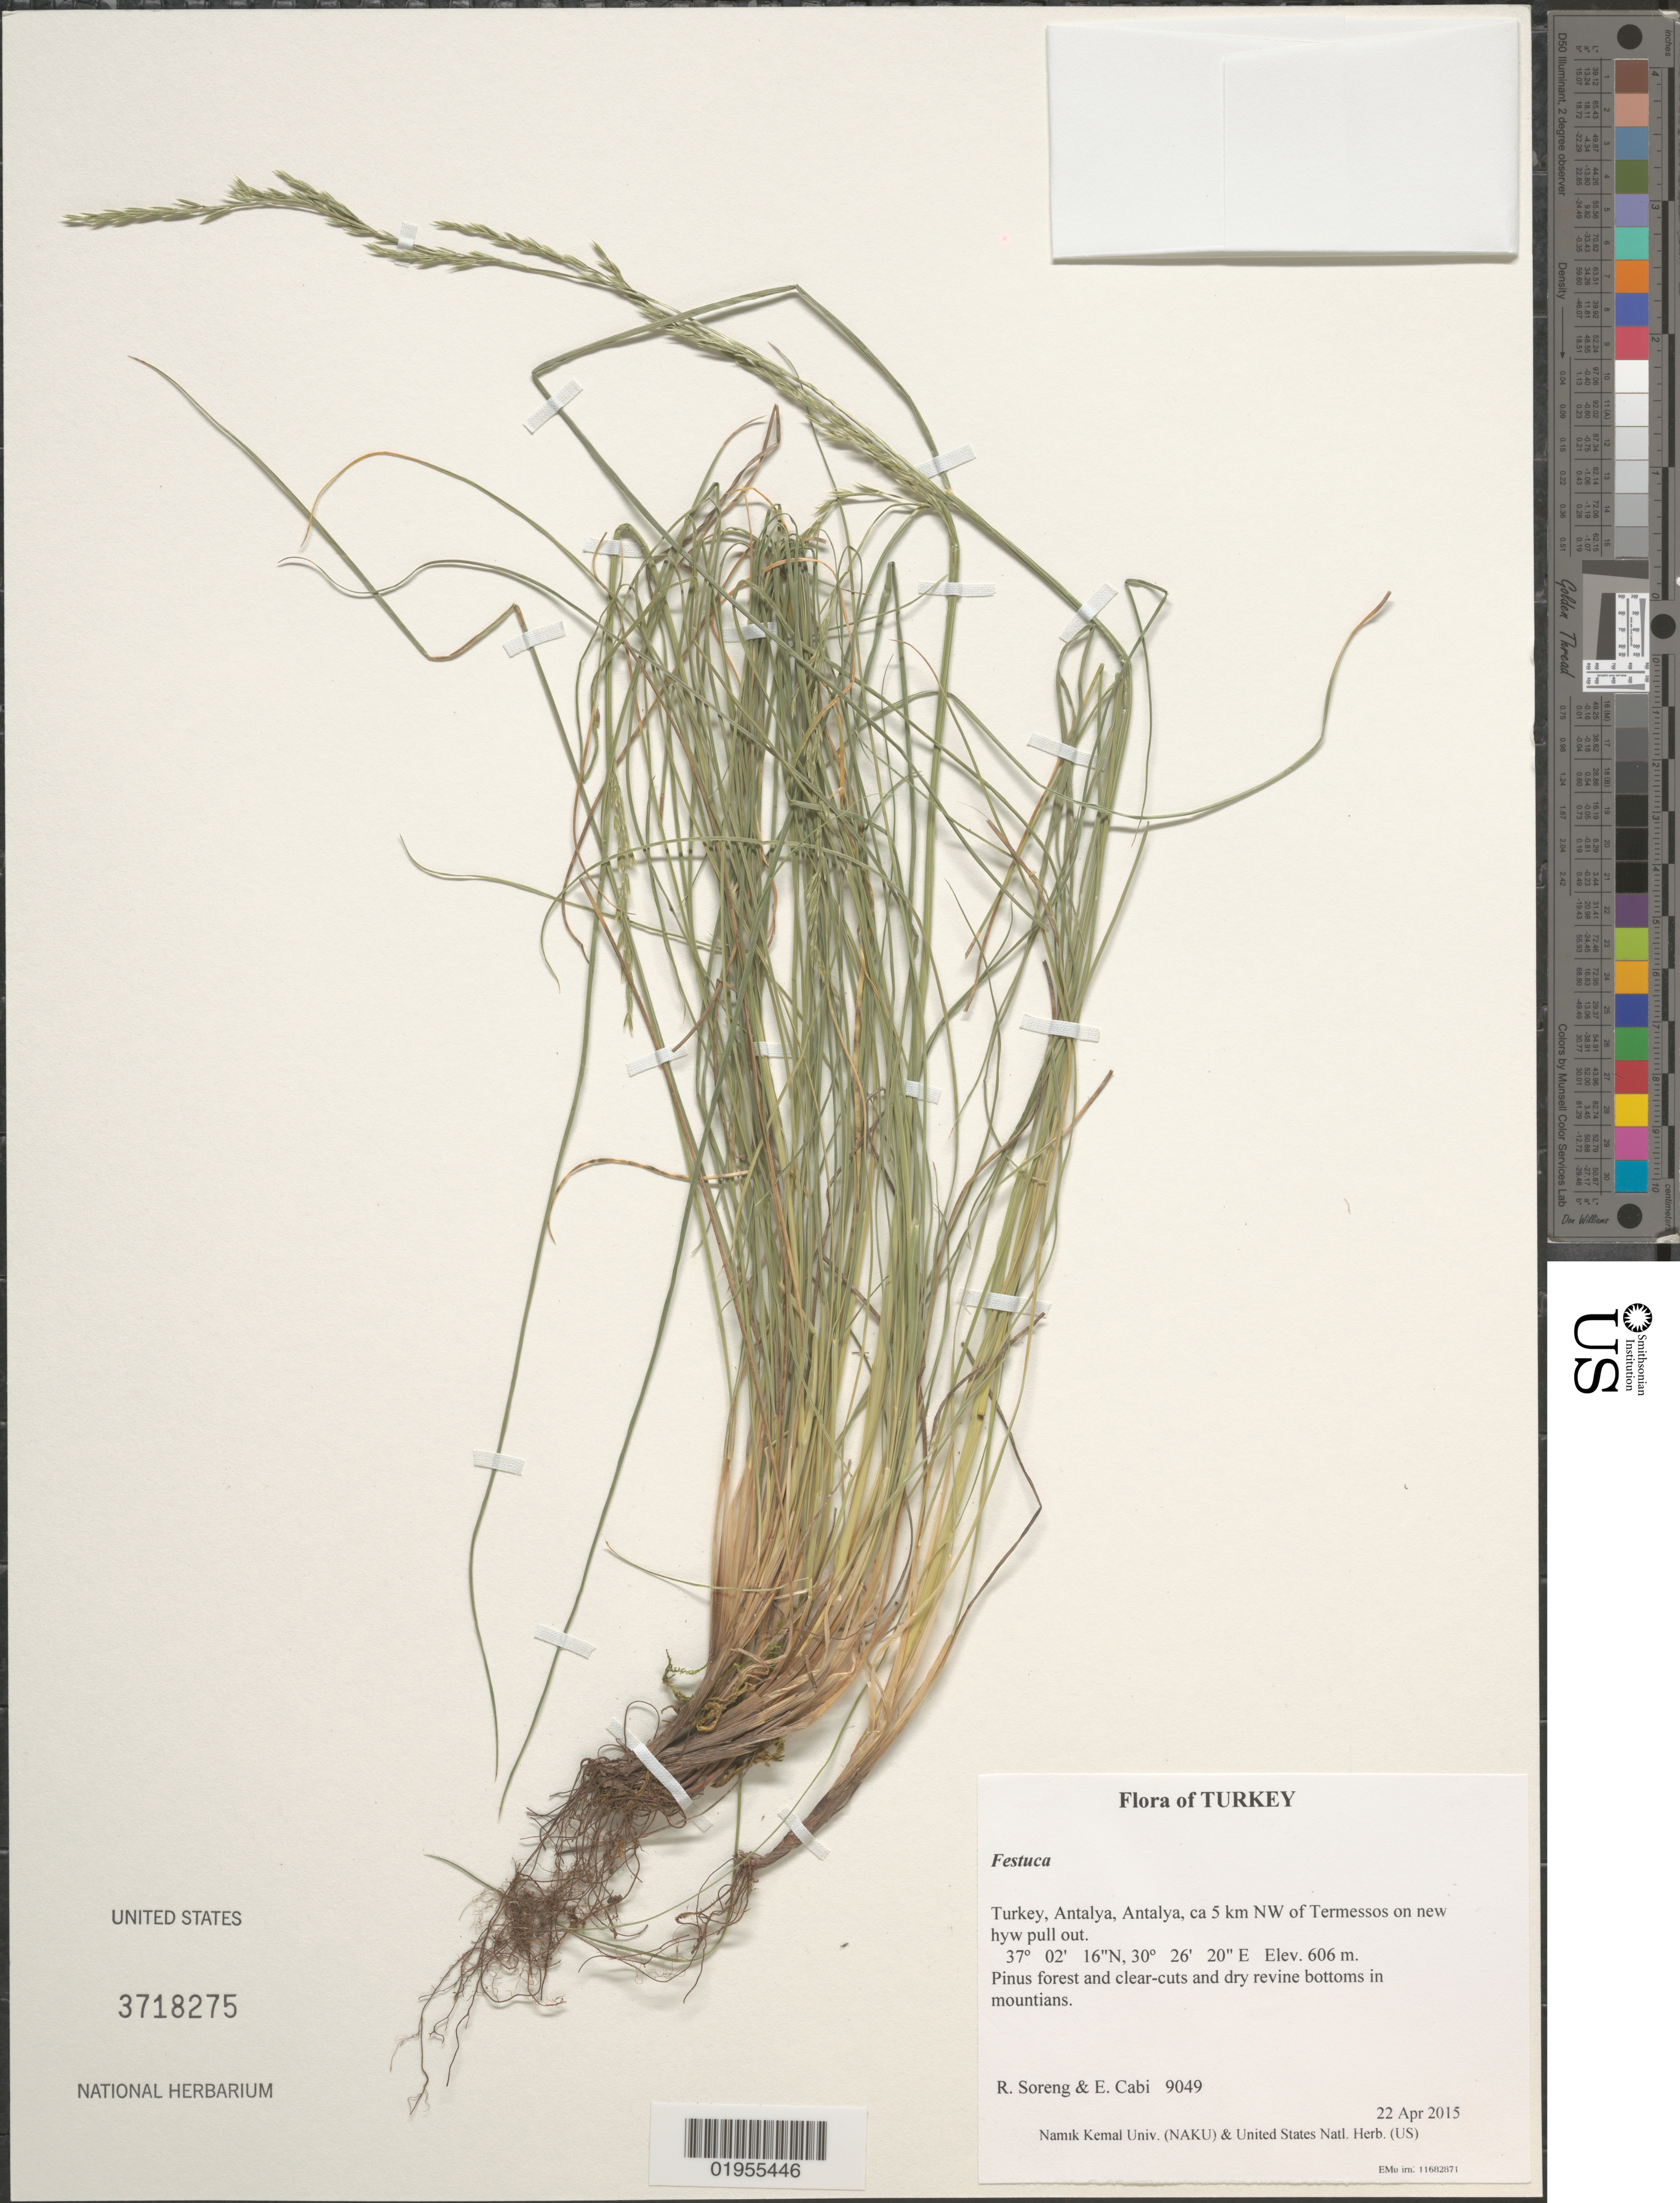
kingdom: Plantae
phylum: Tracheophyta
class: Liliopsida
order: Poales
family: Poaceae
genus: Festuca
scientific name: Festuca sp.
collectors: R. J. Soreng & E. Cabi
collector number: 9049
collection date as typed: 2015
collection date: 2015-04-22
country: Turkey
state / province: Antalya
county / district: Antalya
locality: ca 5 km NW of Termessos on new hwy pull out.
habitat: Pinus forest and clear-cuts and dry revine bottoms in mountians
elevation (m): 606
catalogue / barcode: US 3718275